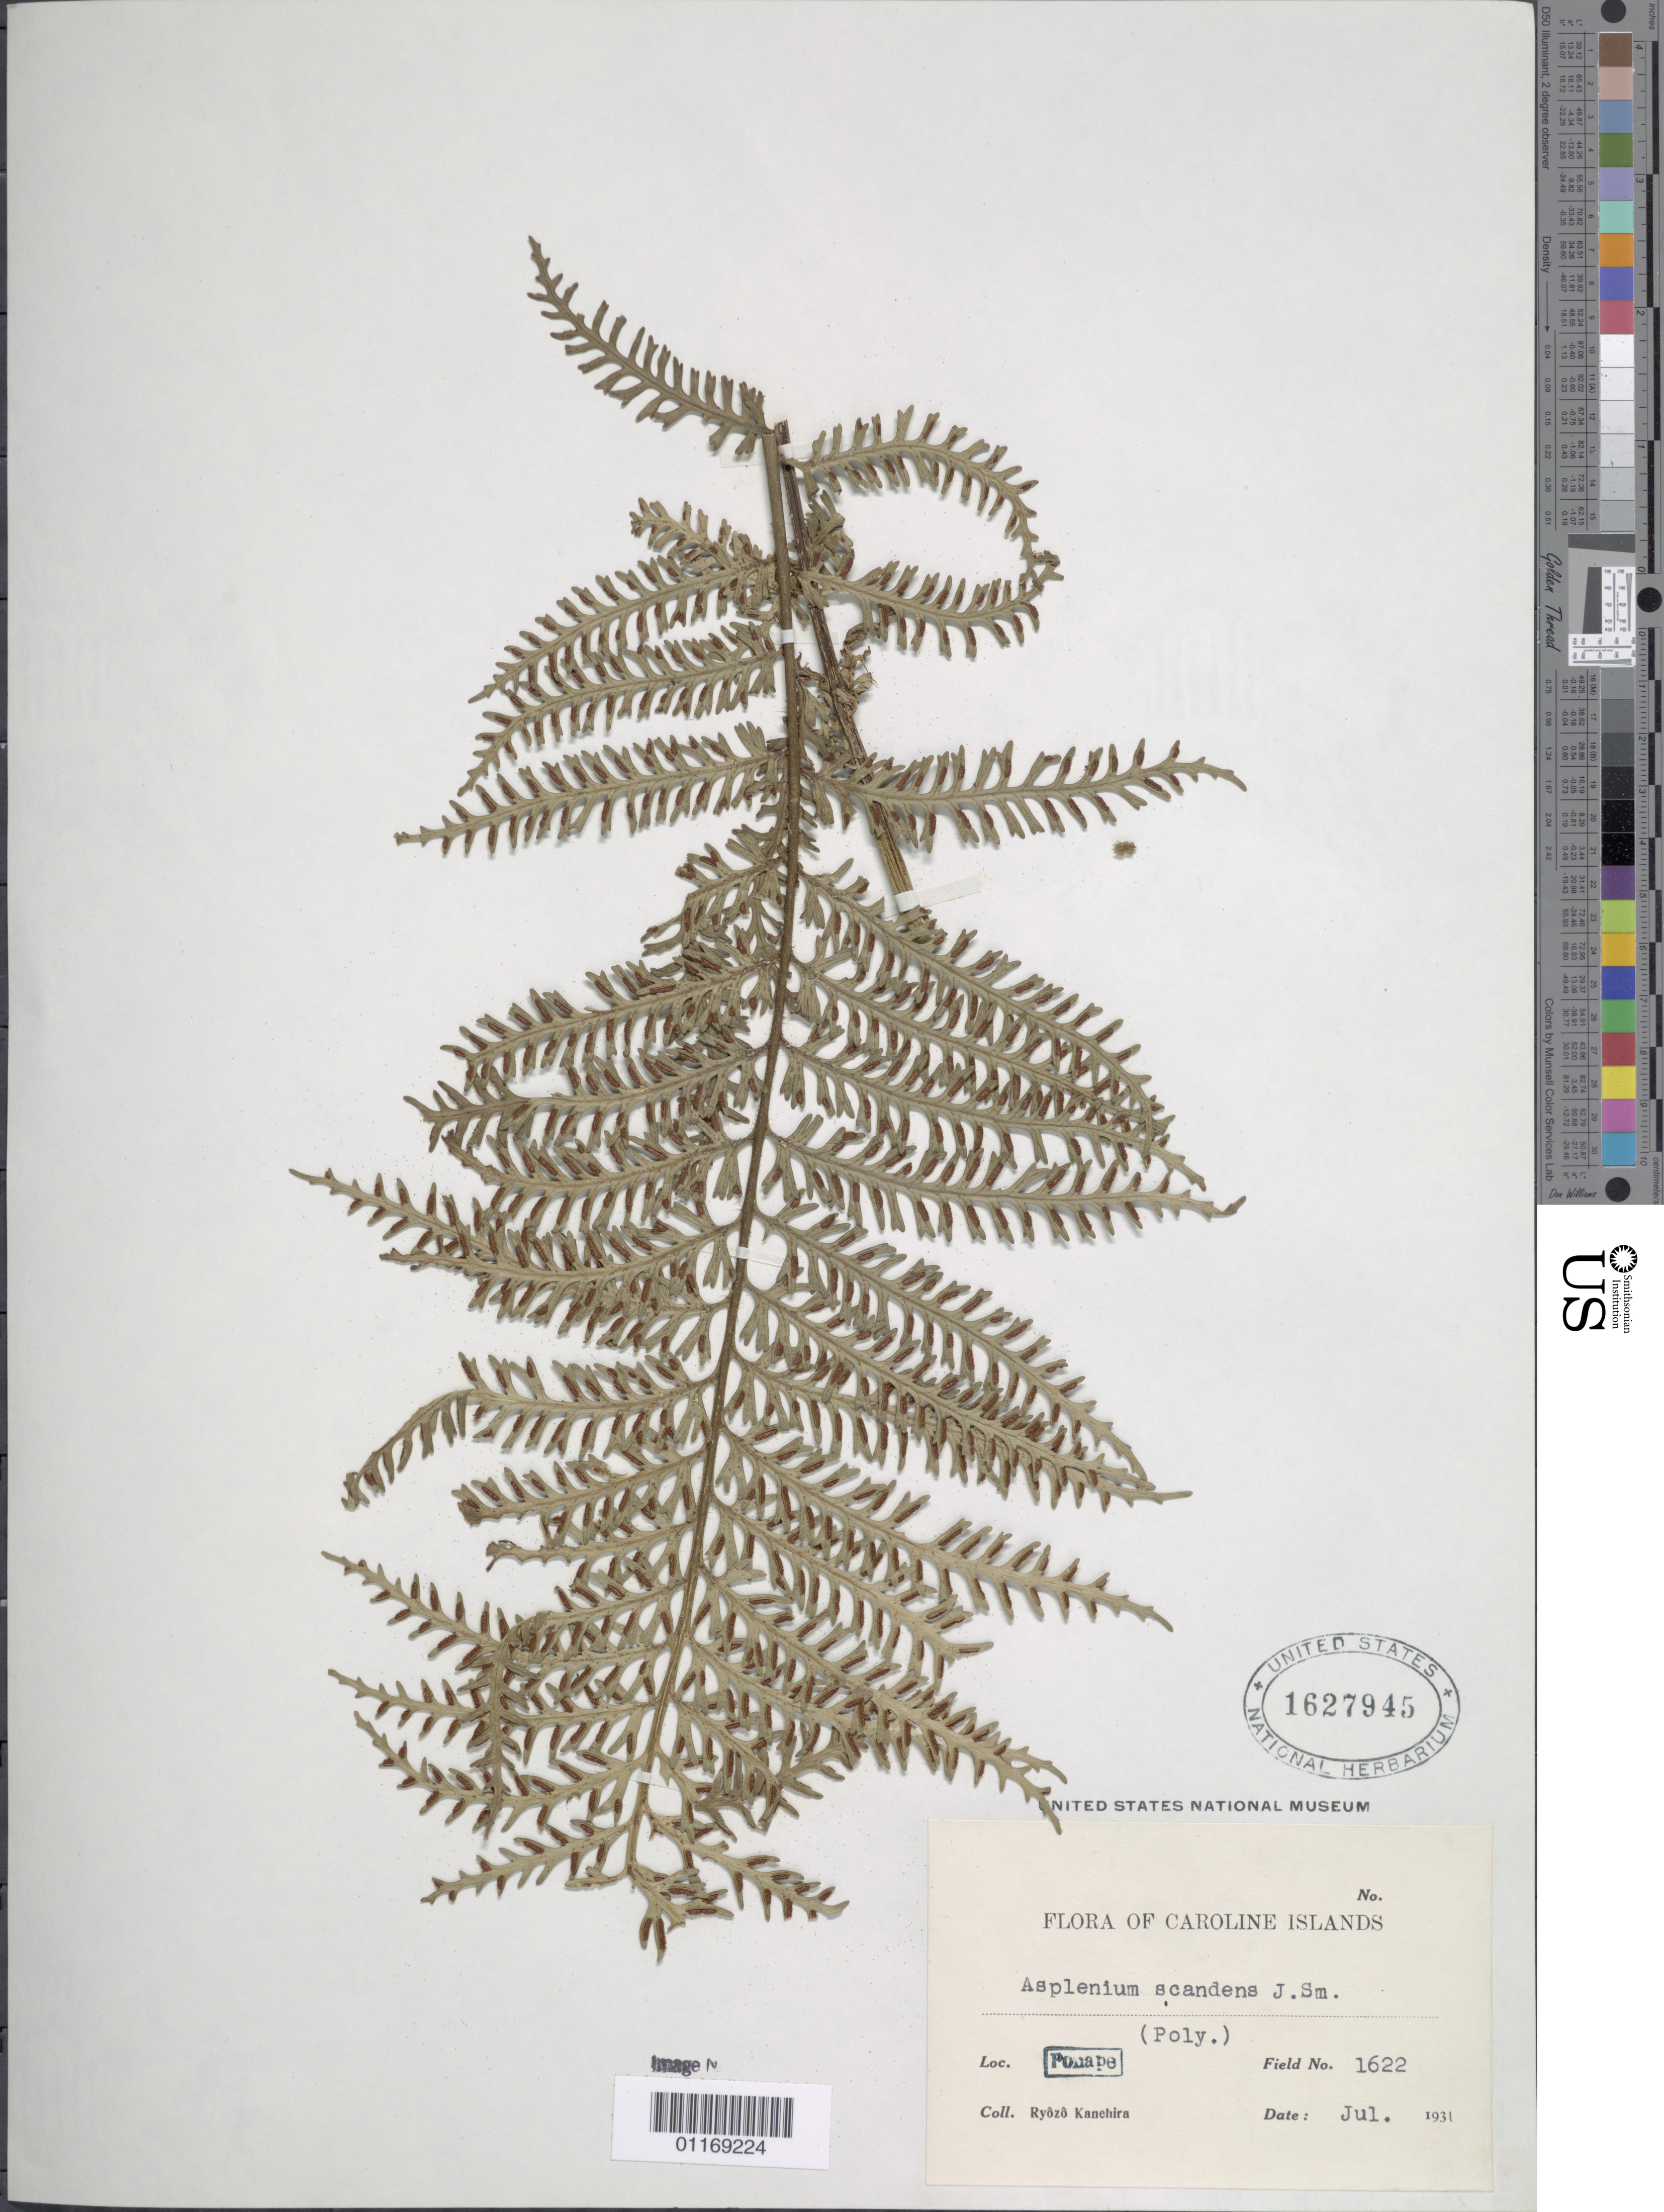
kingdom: Plantae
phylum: Tracheophyta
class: Polypodiopsida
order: Polypodiales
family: Aspleniaceae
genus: Asplenium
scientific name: Asplenium scandens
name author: J. Sm. ex Mett.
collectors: R. Kanehira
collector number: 1622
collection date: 1931-07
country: Micronesia, Federated States of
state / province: Pohnpei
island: Pohnpei [Ponape]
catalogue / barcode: US 1627945